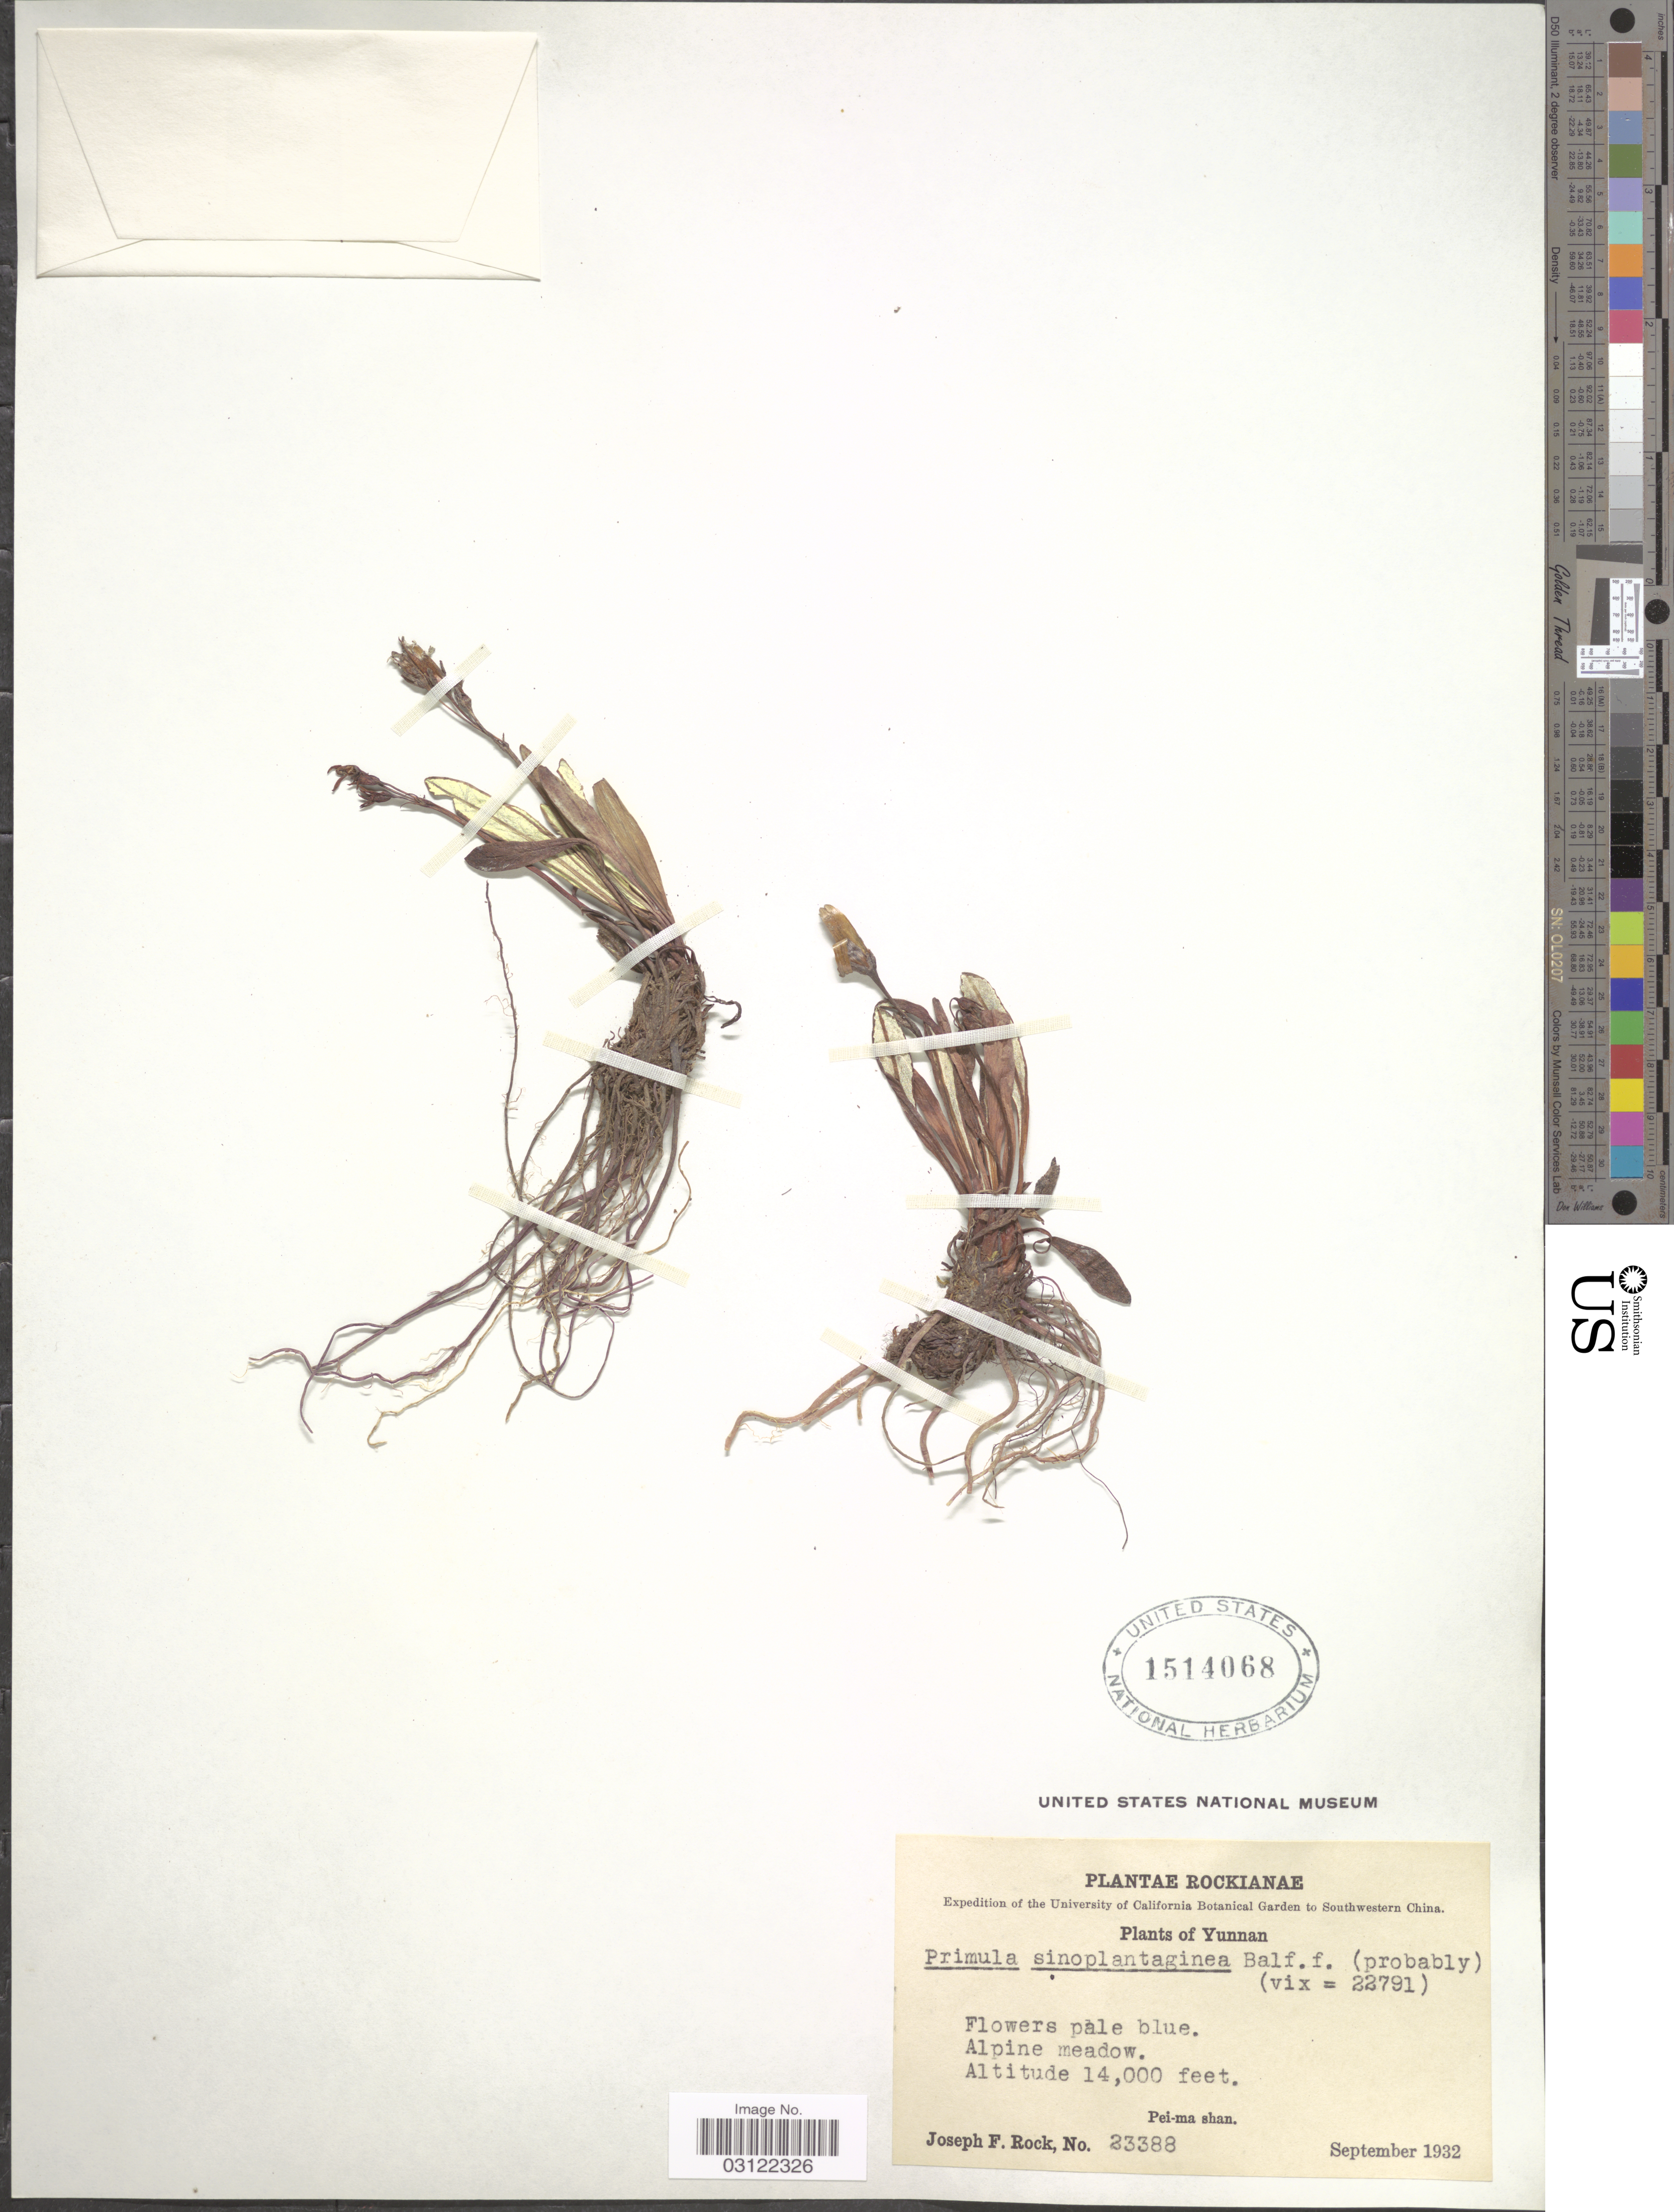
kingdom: Plantae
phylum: Tracheophyta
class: Magnoliopsida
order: Ericales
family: Primulaceae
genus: Primula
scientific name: Primula sinoplantaginea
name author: Balf. f.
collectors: J. F. Rock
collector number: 23388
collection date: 1932-09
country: China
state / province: Yunnan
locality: Southwestern China. Pei-ma shan.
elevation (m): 4267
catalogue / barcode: US 1514068